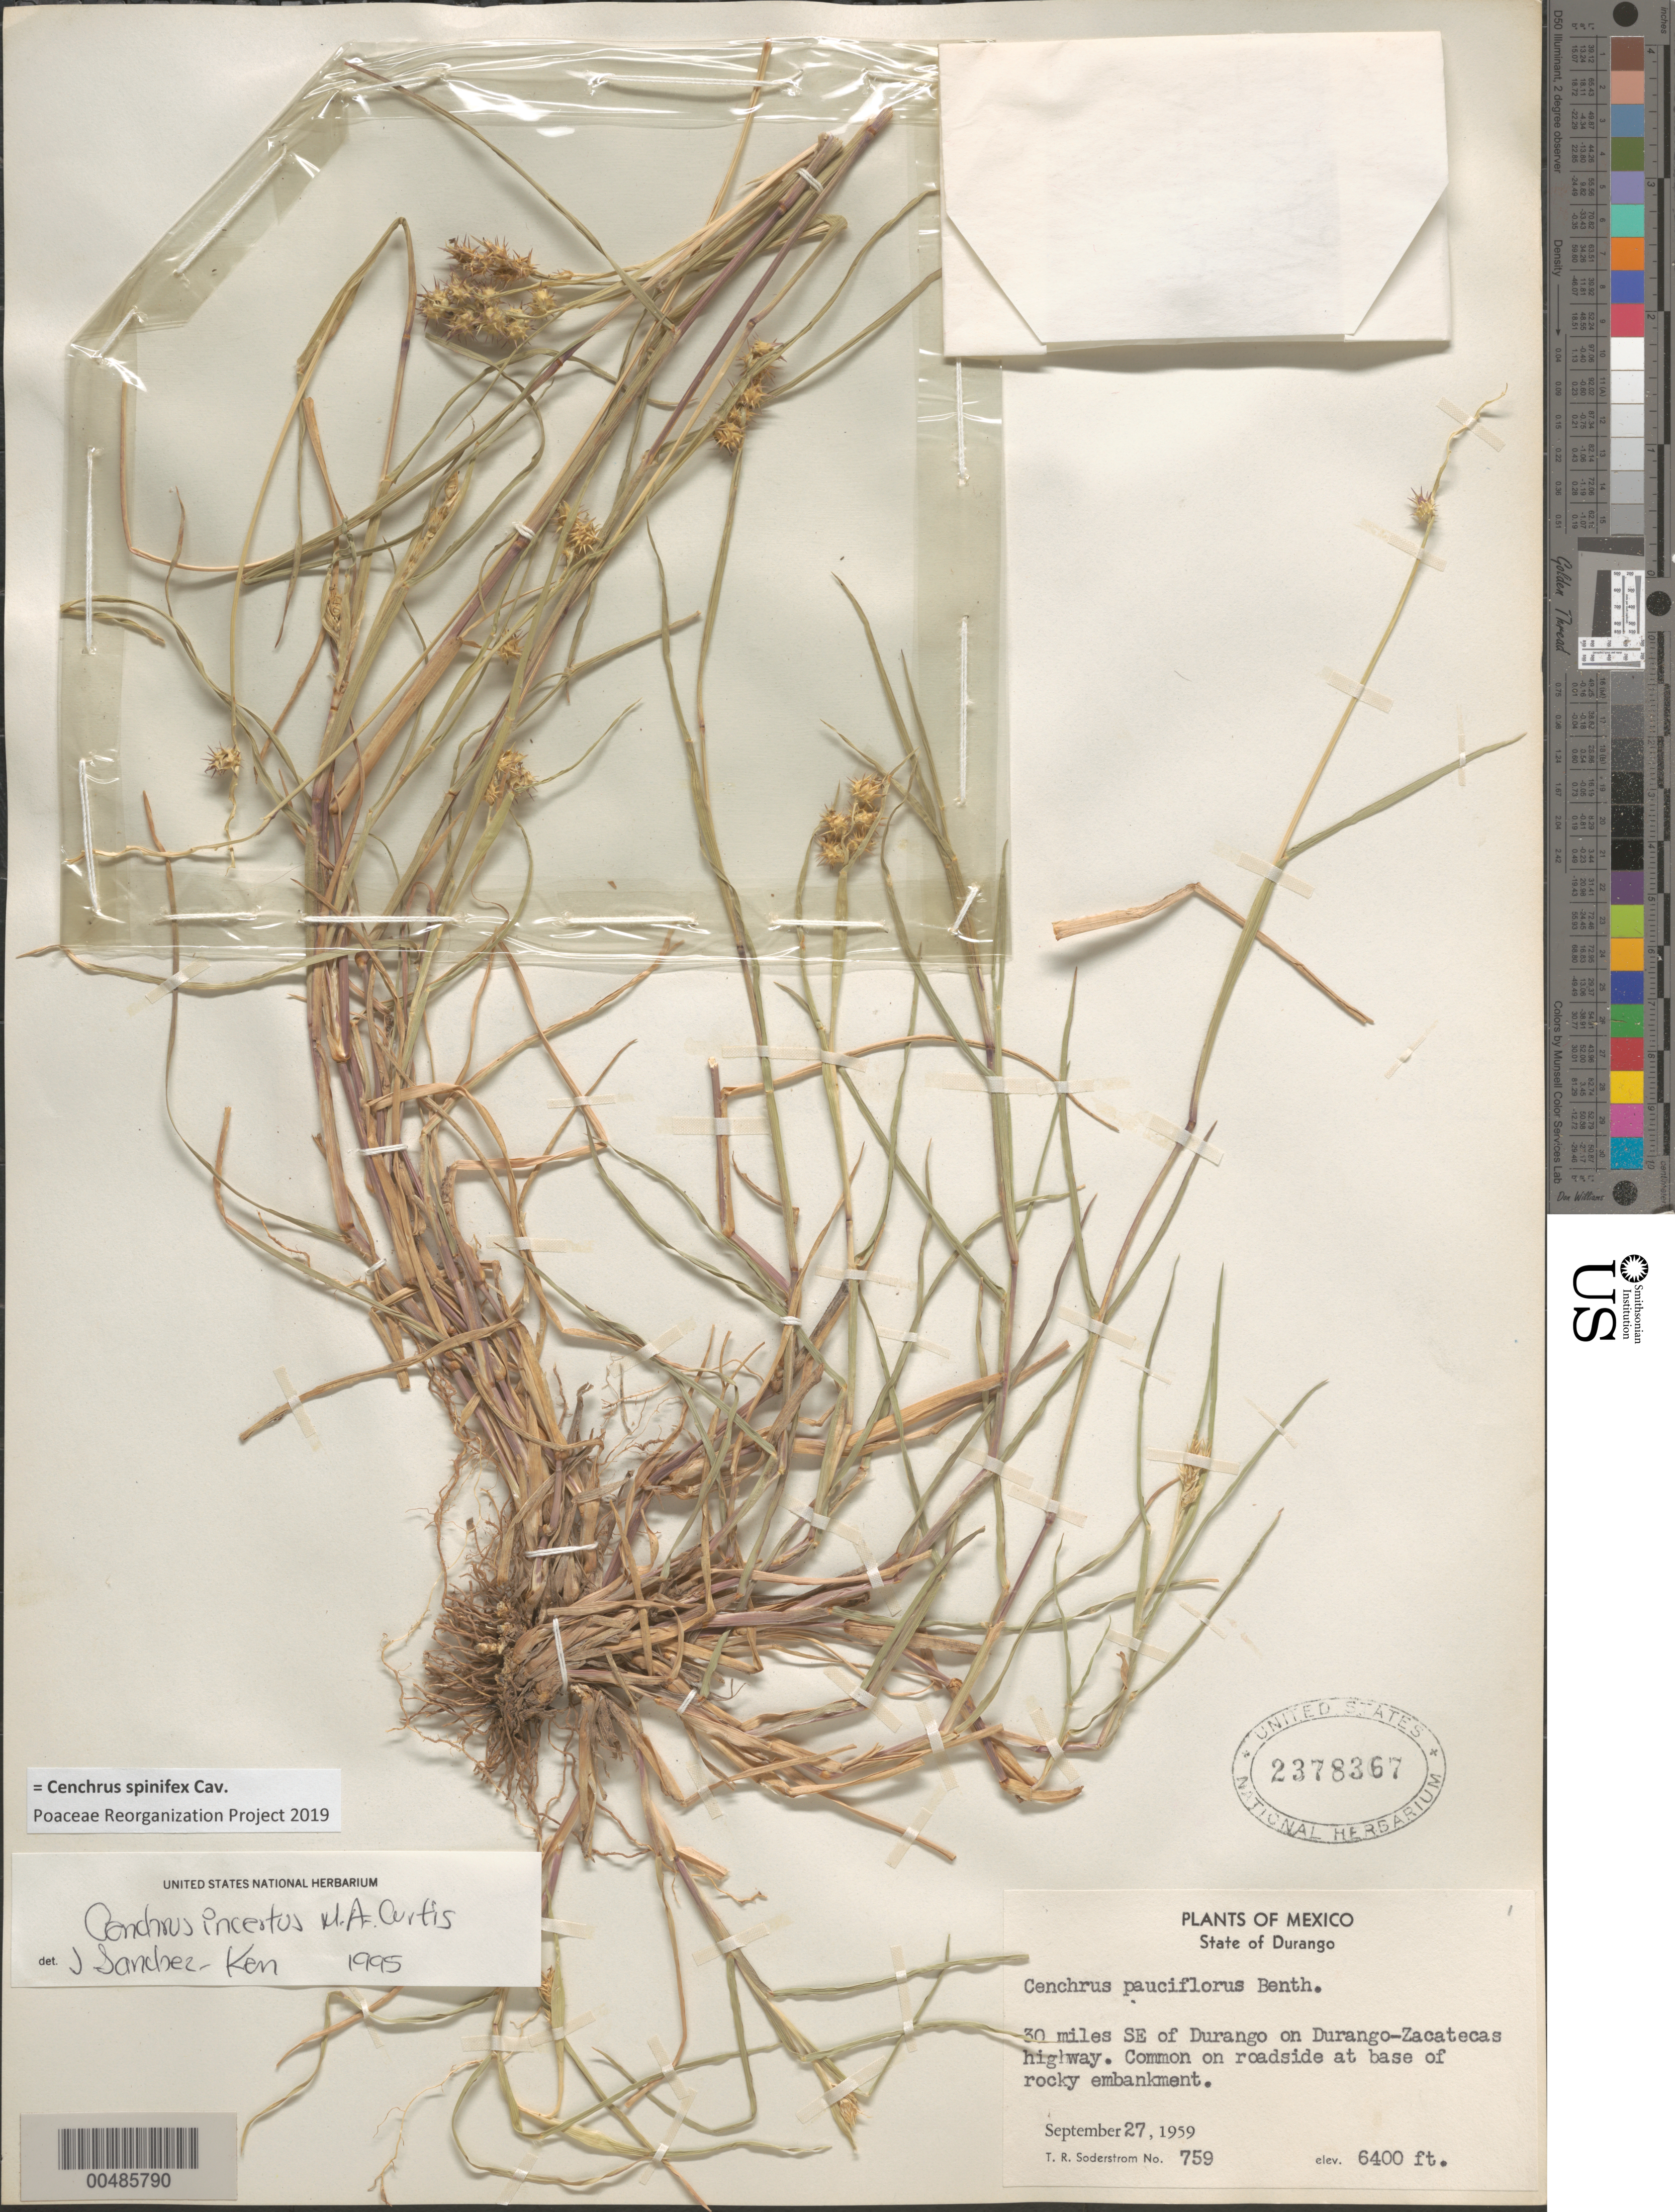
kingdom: Plantae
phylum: Tracheophyta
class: Liliopsida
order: Poales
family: Poaceae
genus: Cenchrus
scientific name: Cenchrus spinifex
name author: Cav.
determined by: Poaceae Reorganization Project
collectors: T. R. Soderstrom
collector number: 759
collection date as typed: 27 Sep 1959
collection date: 1959-09-27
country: Mexico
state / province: Durango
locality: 30 mi SE of Durango on Durango-Zacatecas highway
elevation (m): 1951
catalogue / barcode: US 2378367